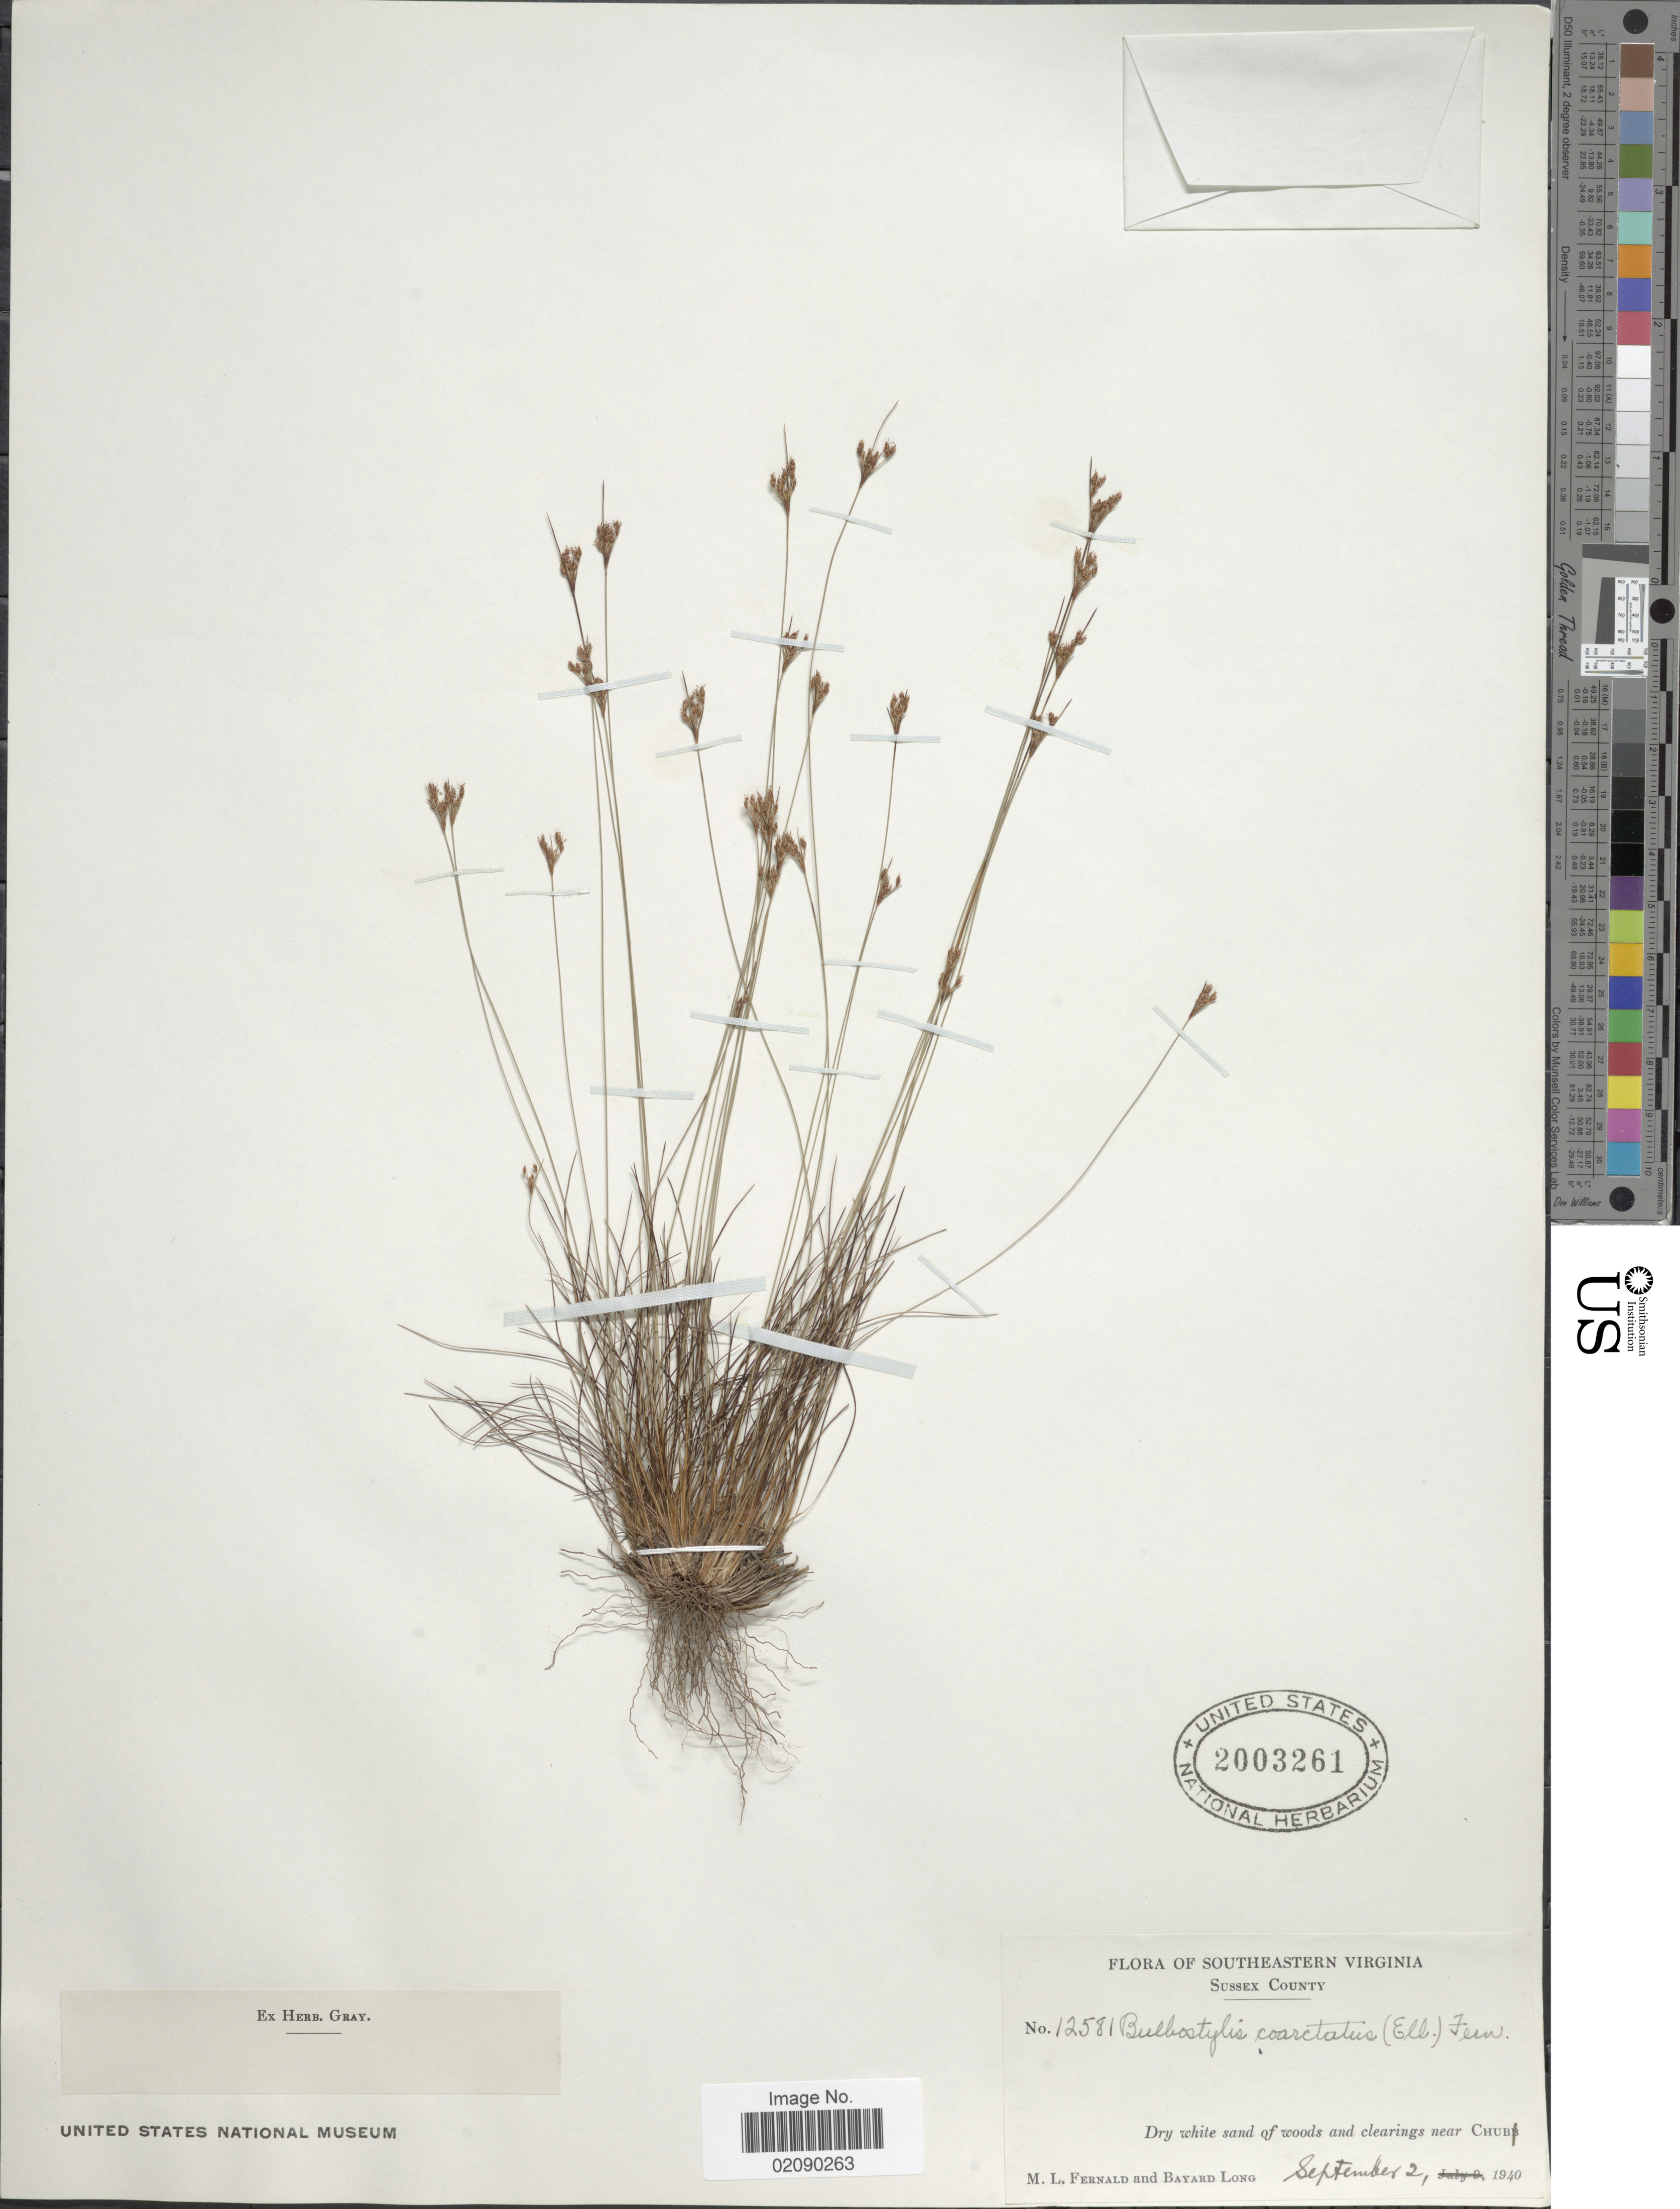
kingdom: Plantae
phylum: Tracheophyta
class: Liliopsida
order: Poales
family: Cyperaceae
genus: Bulbostylis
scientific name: Bulbostylis ciliatifolia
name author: (Elliott) Fernald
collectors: M. L. Fernald & B. Long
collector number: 12581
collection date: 1940-09-02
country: United States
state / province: Virginia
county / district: Sussex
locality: Southeastern Virginia. Sussex County. near Chub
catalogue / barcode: US 2003261